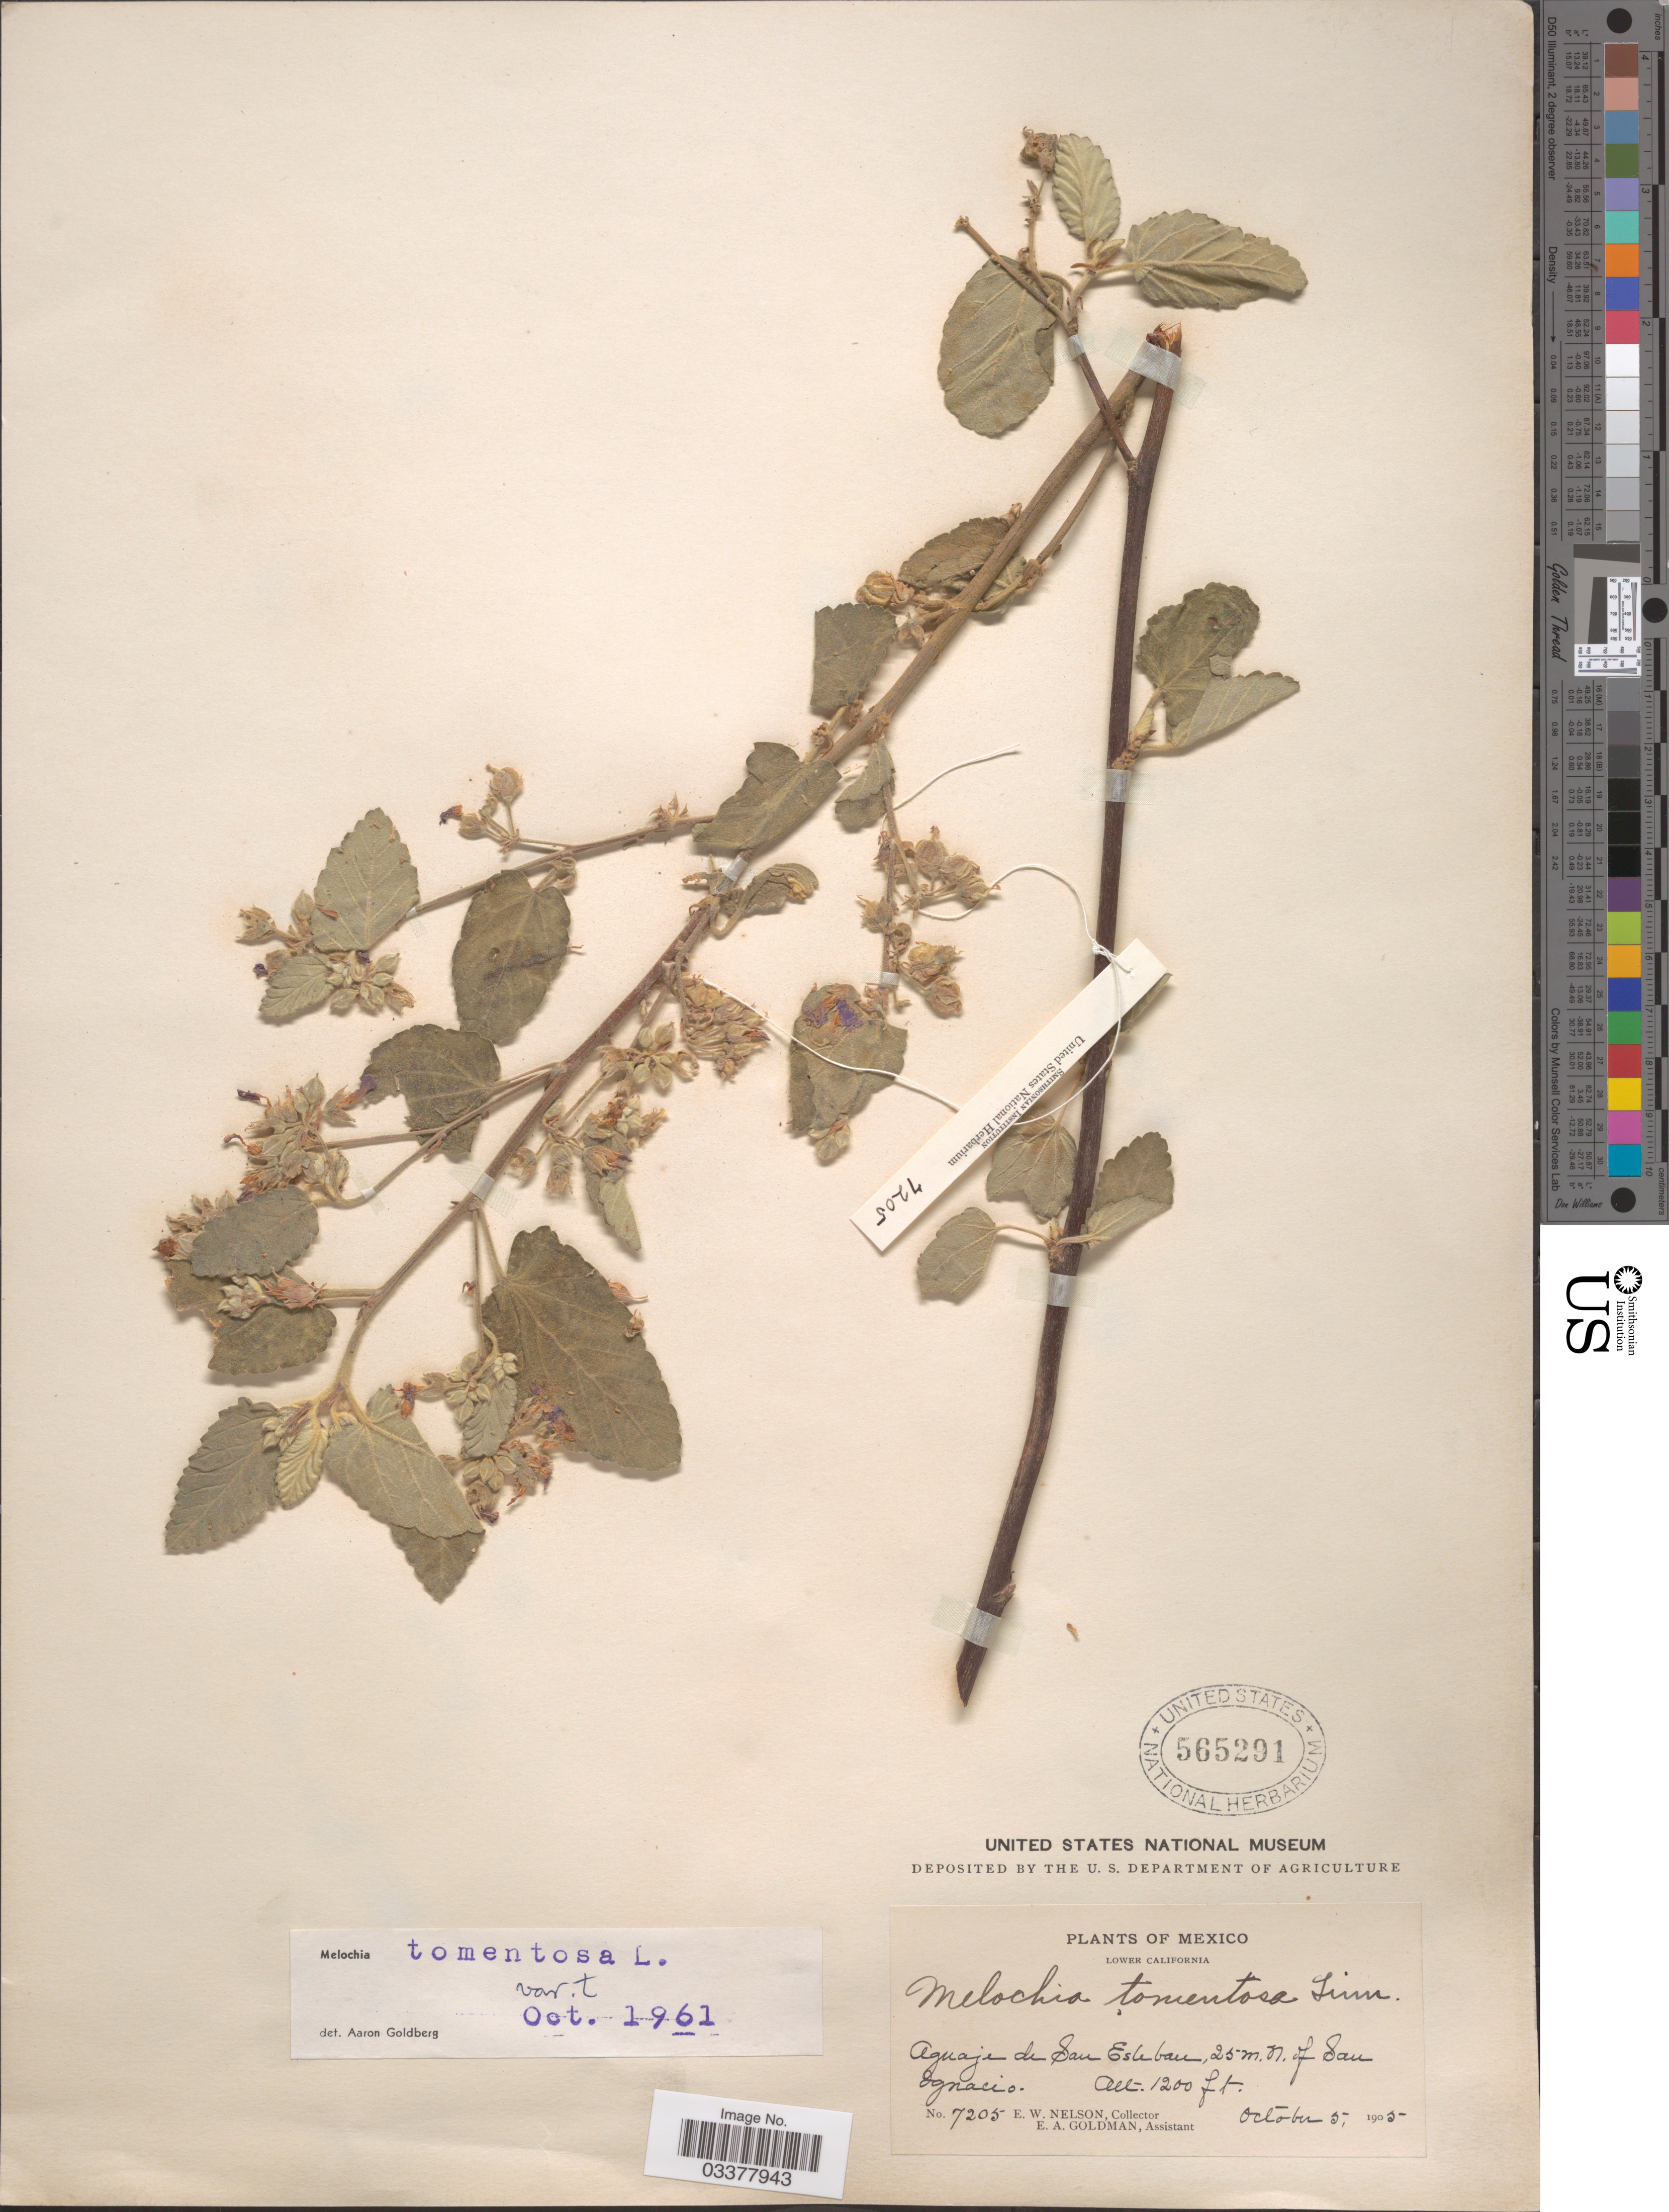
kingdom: Plantae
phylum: Tracheophyta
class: Magnoliopsida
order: Malvales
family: Malvaceae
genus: Melochia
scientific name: Melochia tomentosa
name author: L.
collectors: E. W. Nelson & E. A. Goldman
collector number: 7205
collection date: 1905-10-05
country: Mexico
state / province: Baja California Sur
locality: Lower California. Aguaje de San Esteban, 25 m. N. of San Ignacio.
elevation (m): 366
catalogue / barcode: US 565291